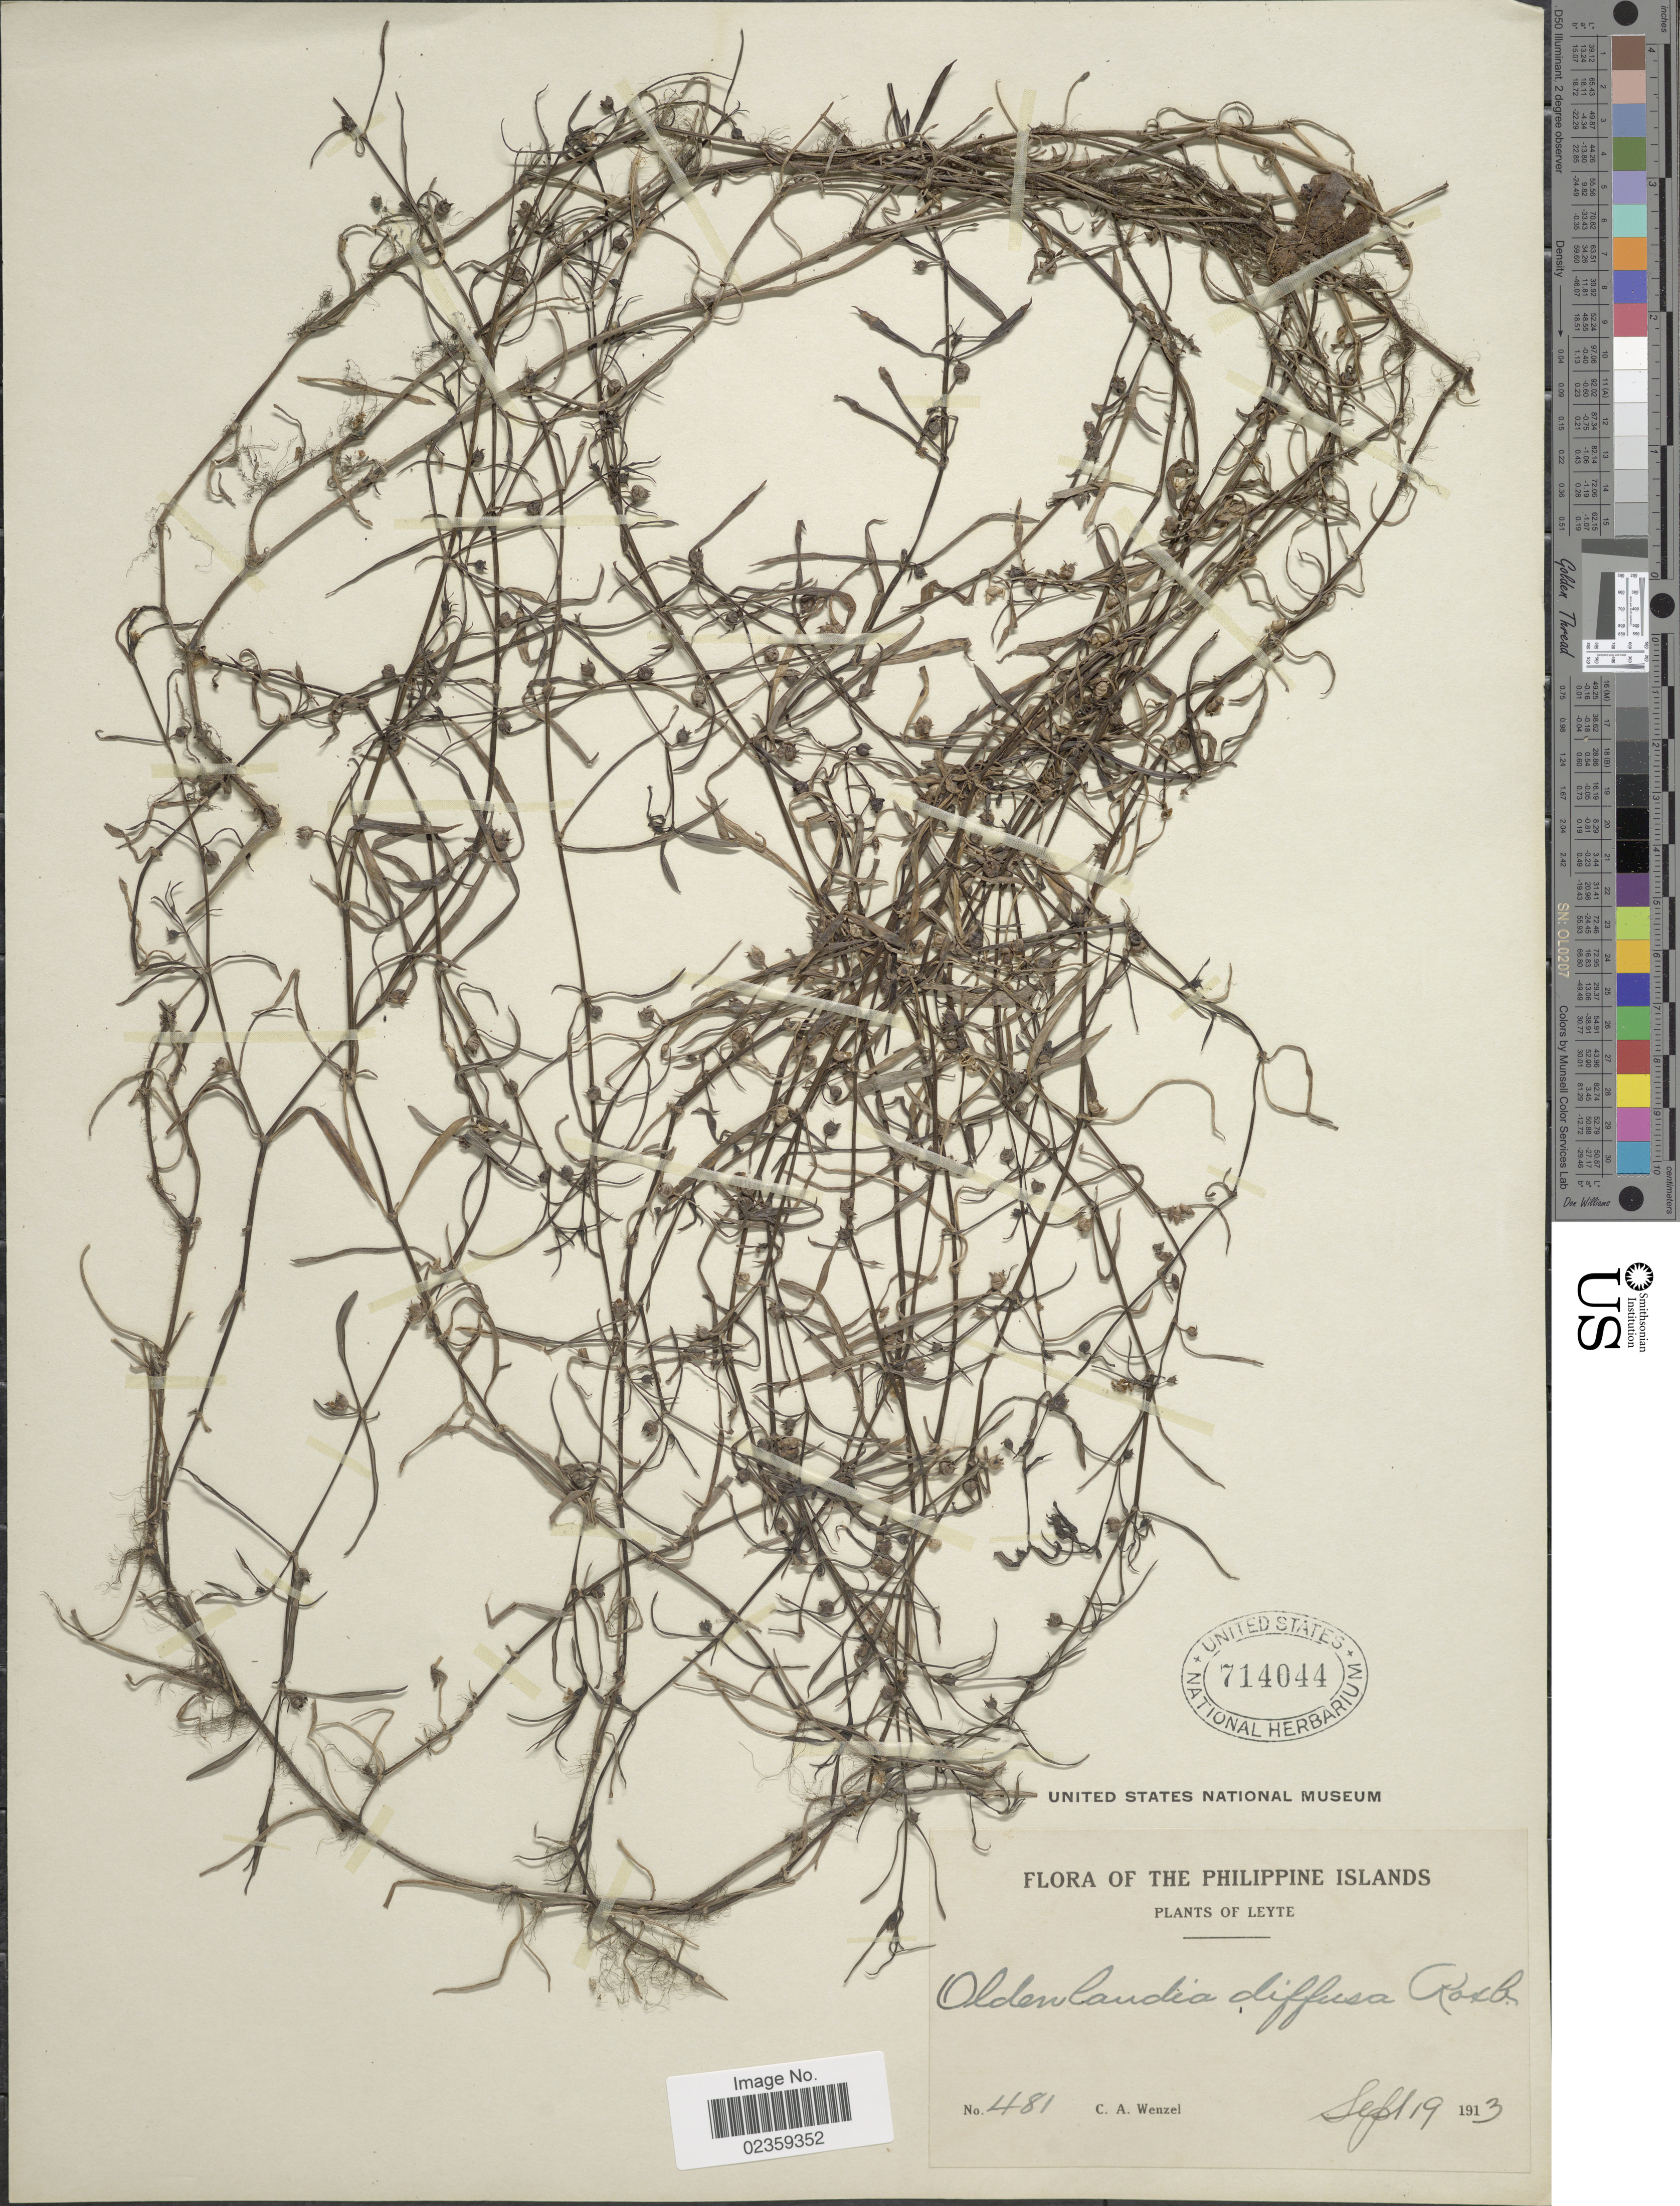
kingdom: Plantae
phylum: Tracheophyta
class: Magnoliopsida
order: Gentianales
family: Rubiaceae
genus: Oldenlandia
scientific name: Oldenlandia diffusa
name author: (Willd.) Roxb.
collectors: C. Wenzel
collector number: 481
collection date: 1913-09-19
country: Philippines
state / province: Eastern Visayas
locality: Leyte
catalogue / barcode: US 714044